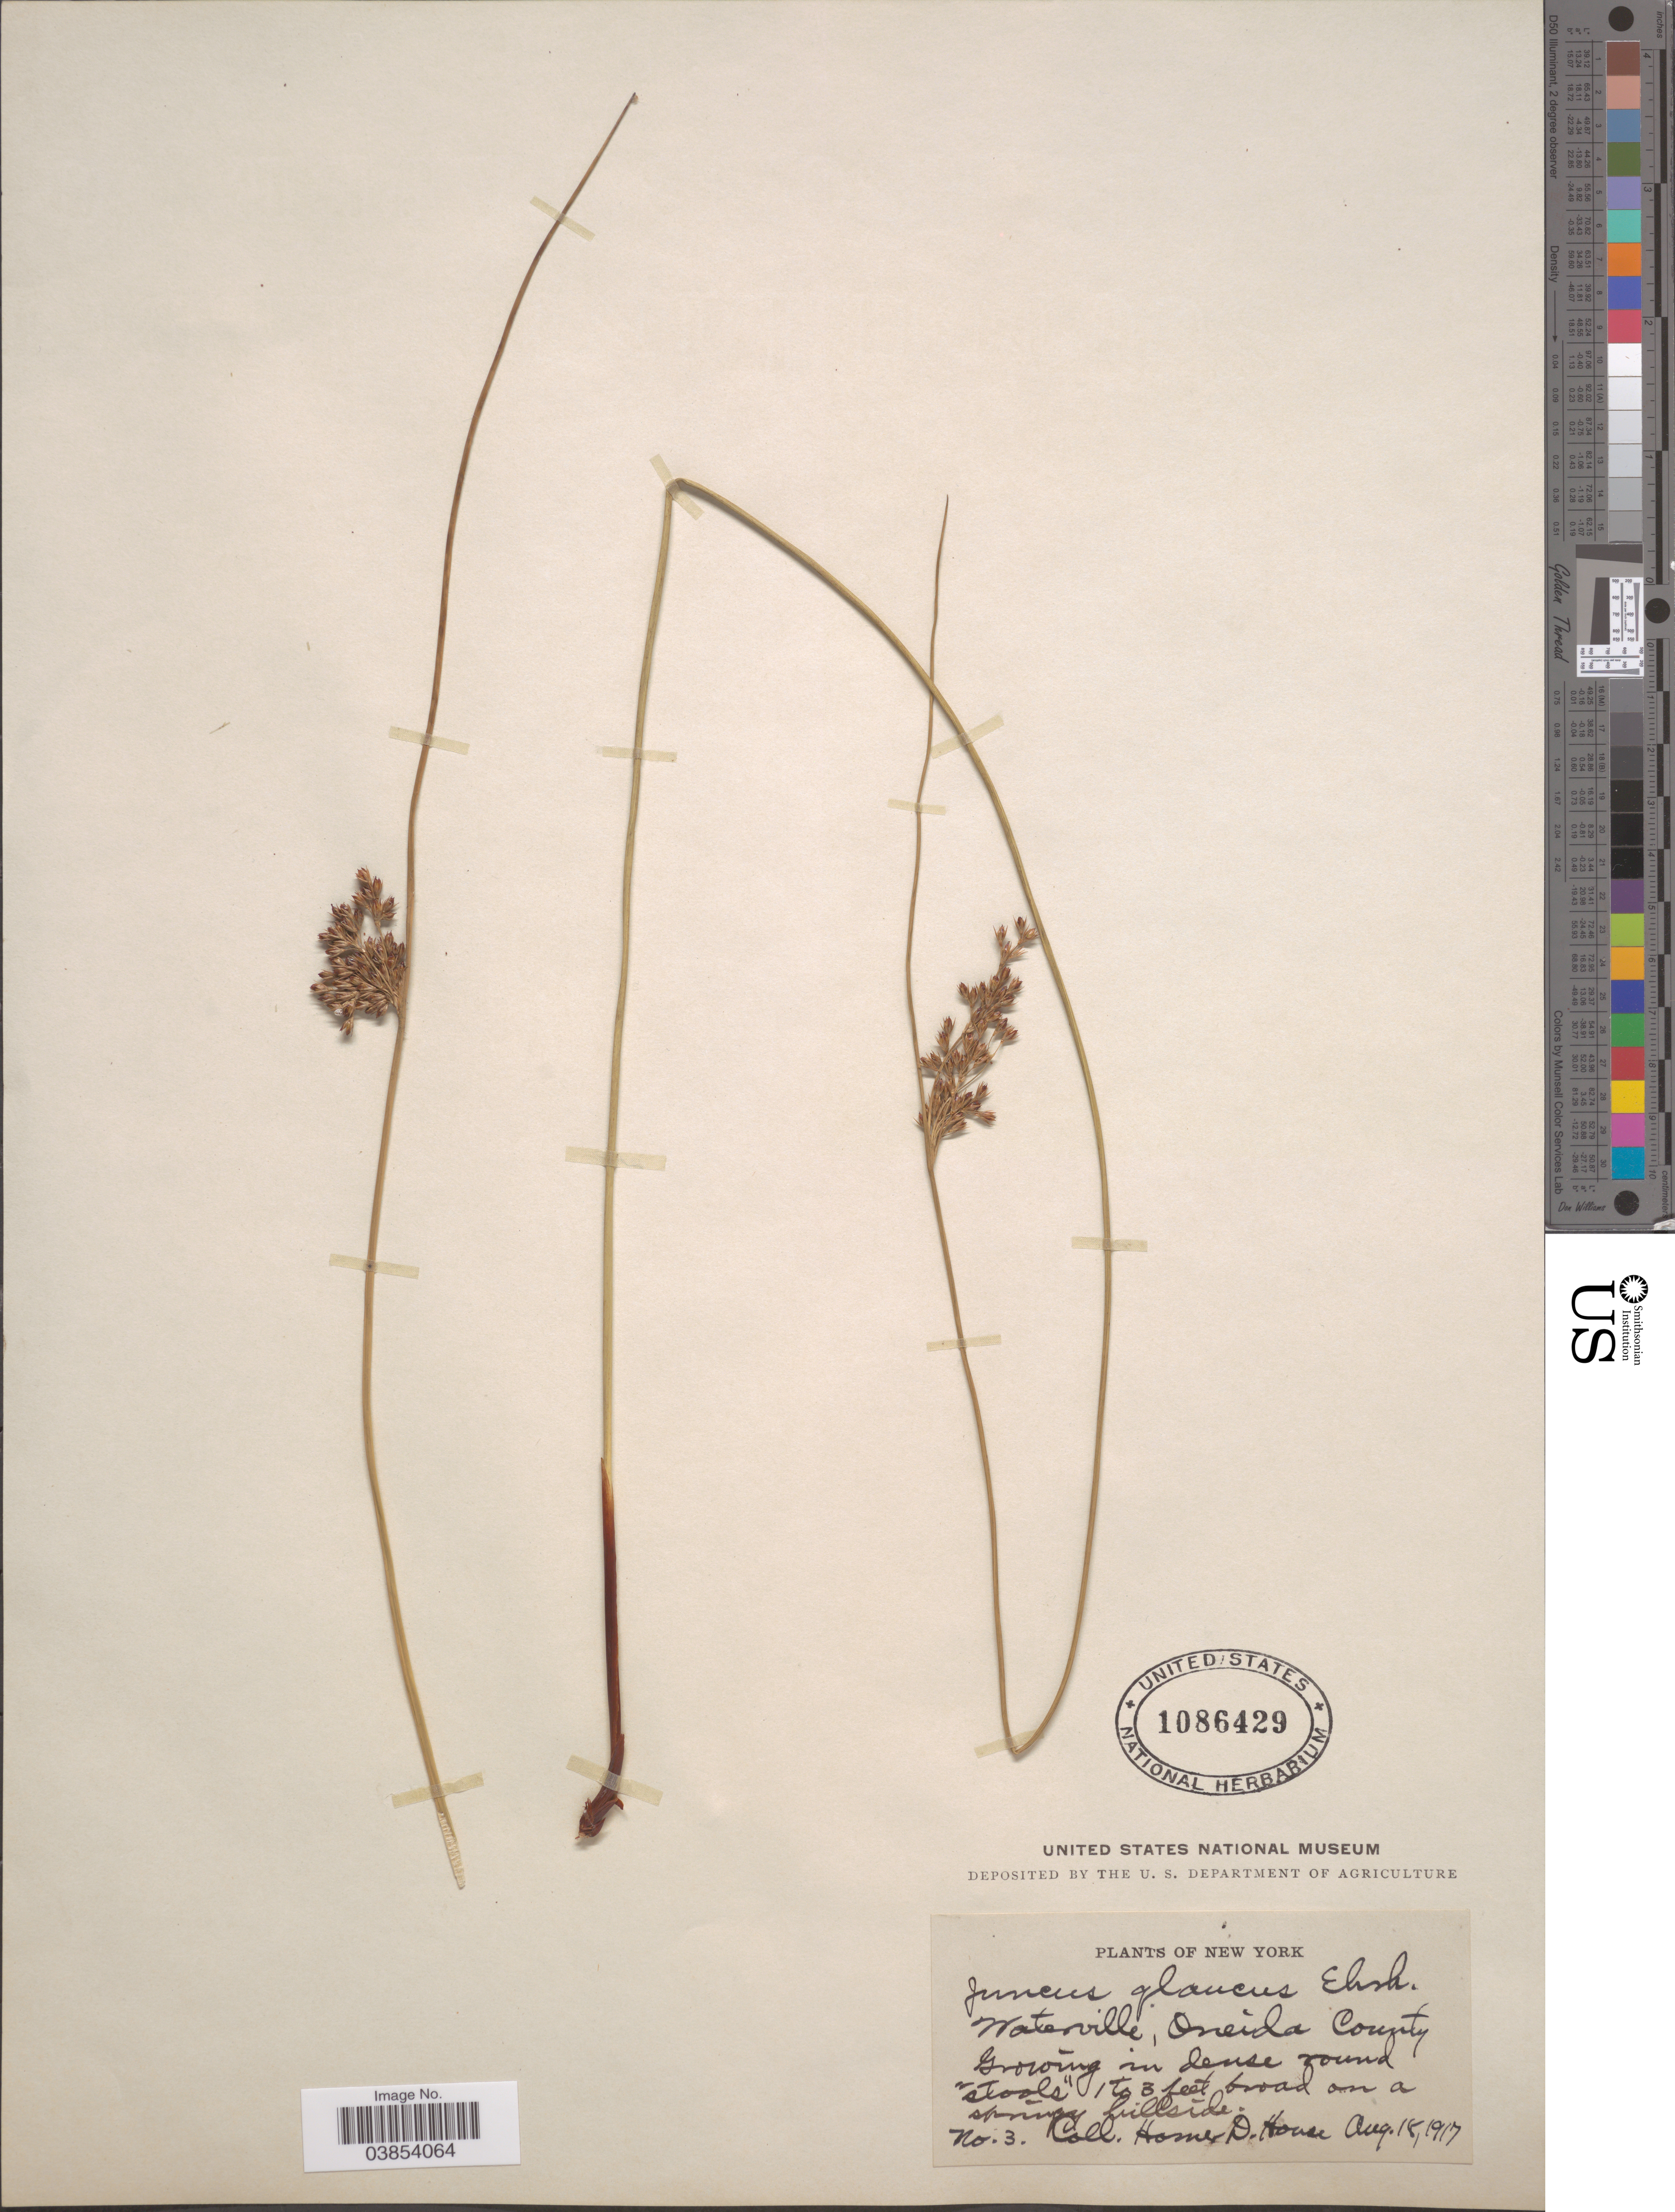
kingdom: Plantae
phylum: Tracheophyta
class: Liliopsida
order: Poales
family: Juncaceae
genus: Juncus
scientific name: Juncus glaucus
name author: Ehrh.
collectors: H. D. House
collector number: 3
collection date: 1917-08-18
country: United States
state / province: New York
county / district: Oneida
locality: Waterville, Oneida County.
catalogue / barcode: US 1086429